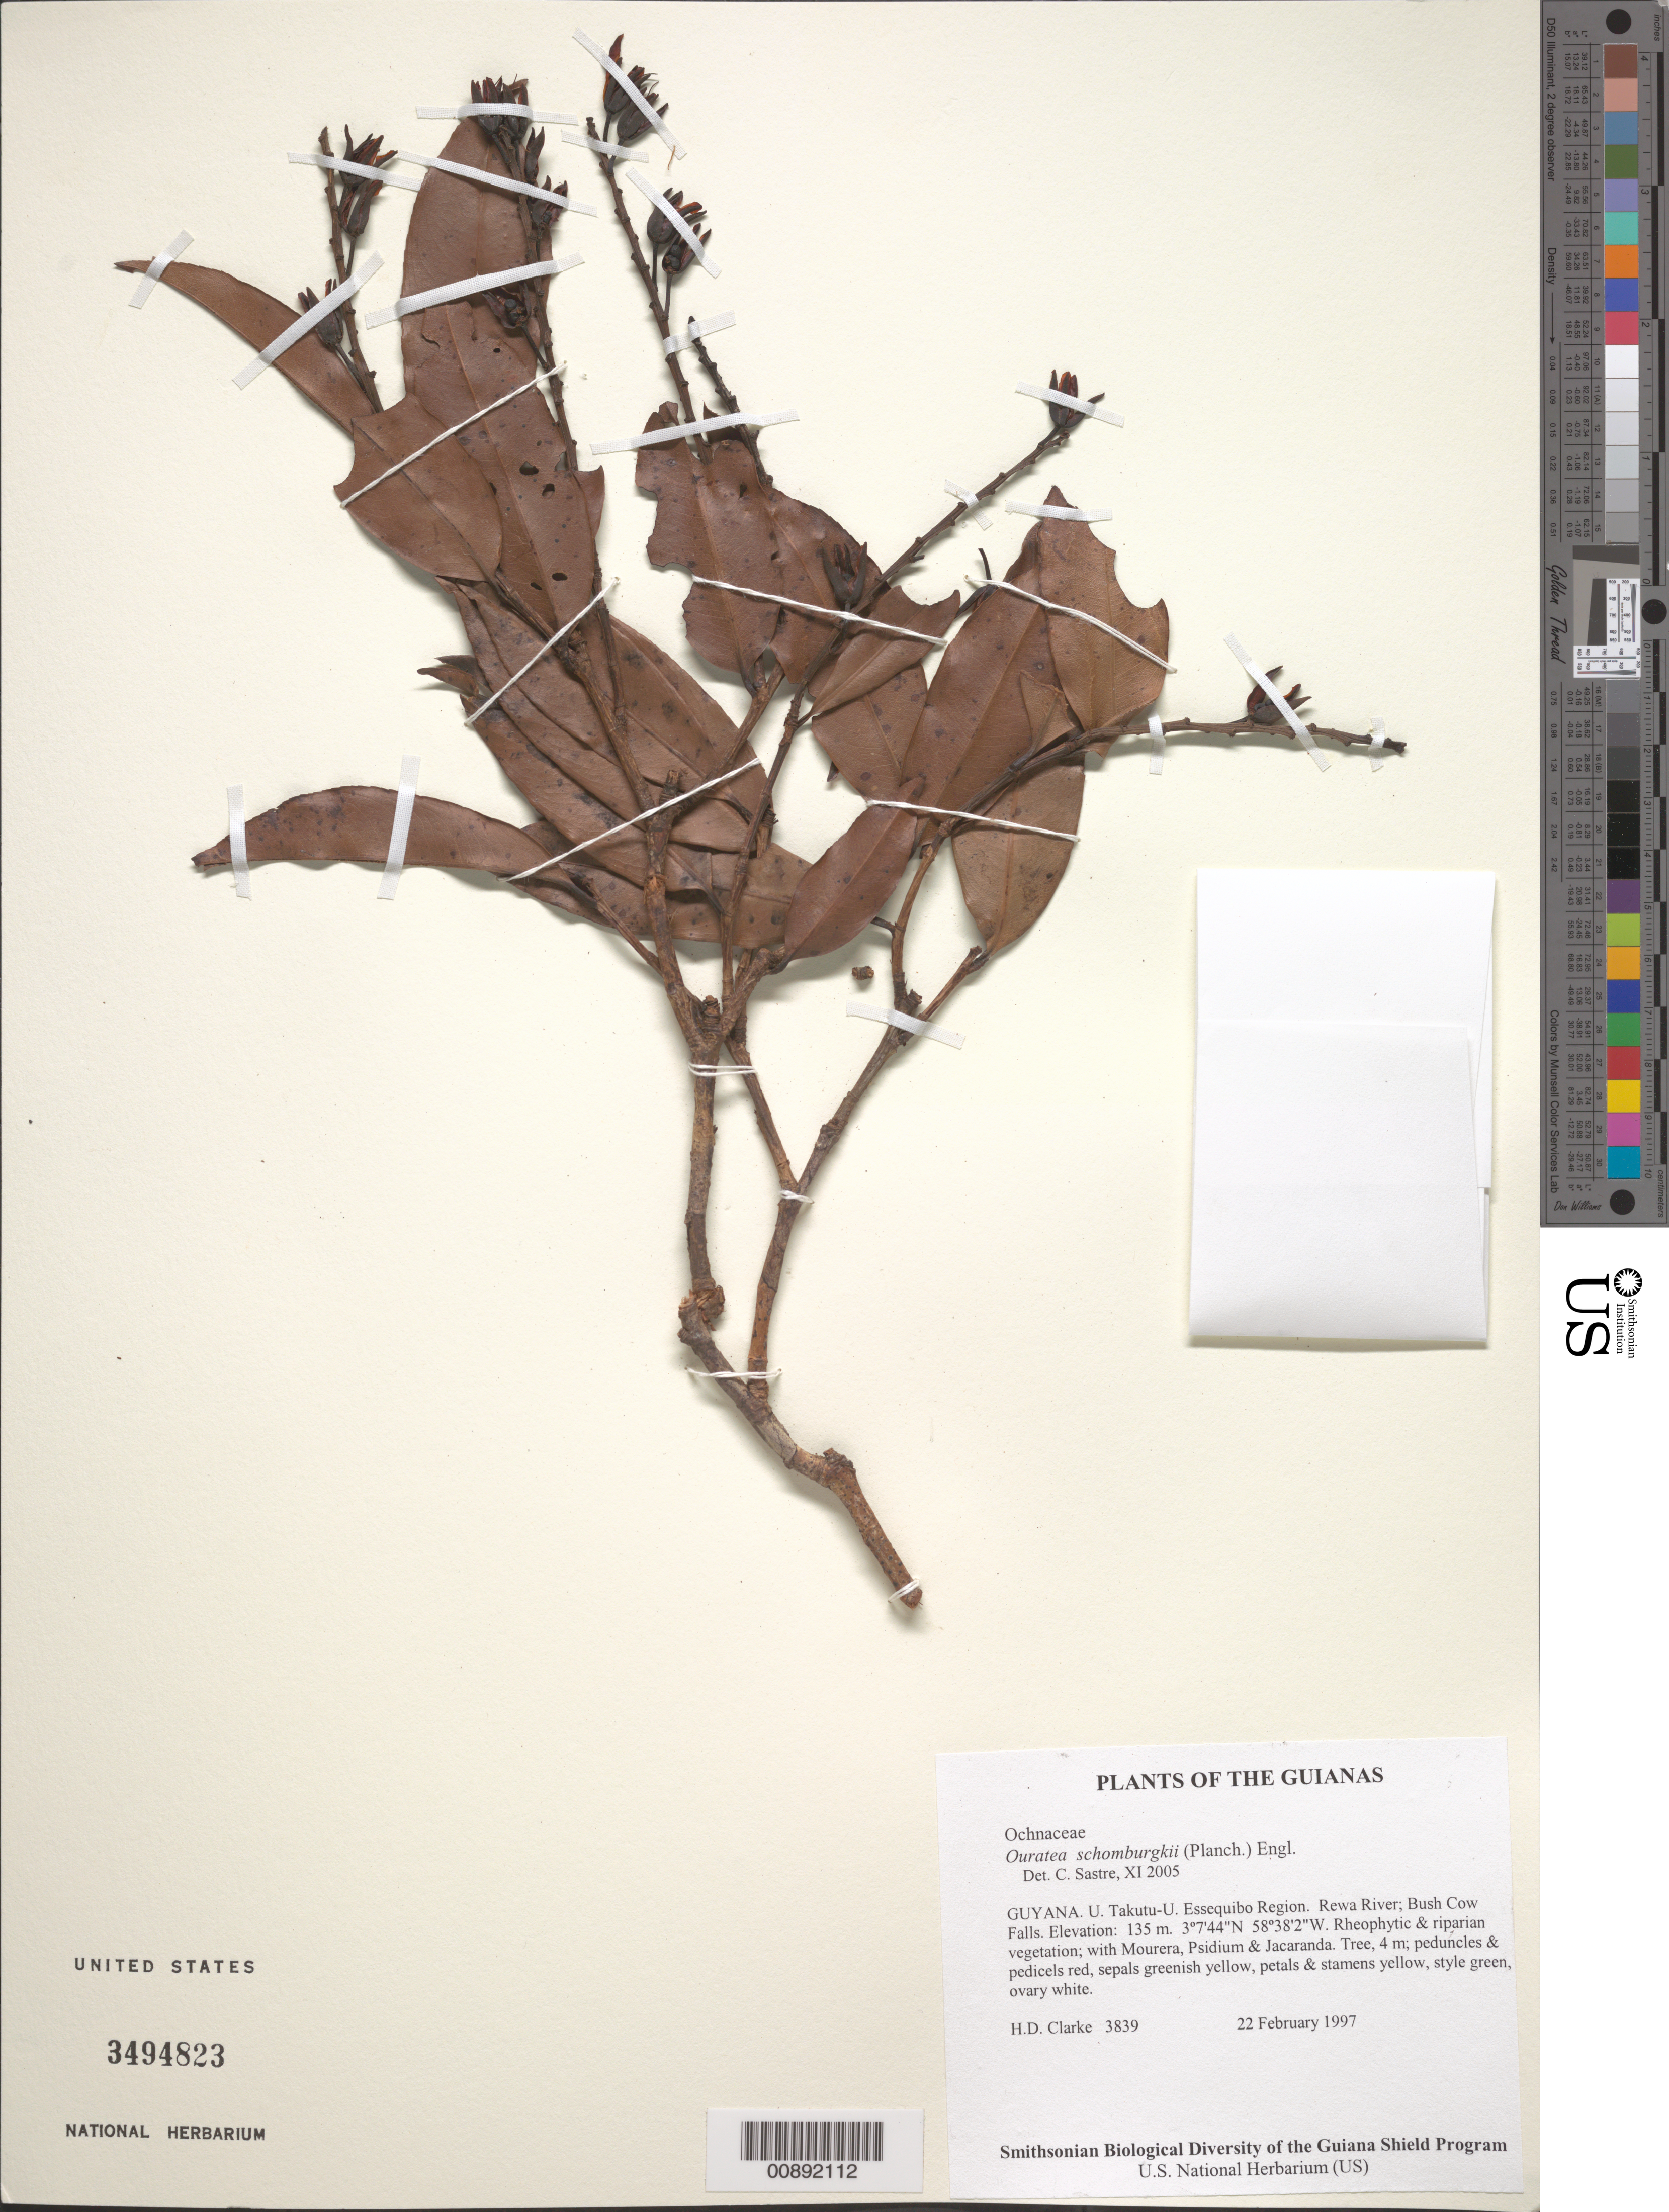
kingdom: Plantae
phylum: Tracheophyta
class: Magnoliopsida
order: Malpighiales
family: Ochnaceae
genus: Ouratea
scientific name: Ouratea schomburgkii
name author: (Planch.) Engl.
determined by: Sastre, C. H. L.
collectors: H. D. Clarke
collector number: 3839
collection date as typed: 22 February 1997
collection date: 1997-02-22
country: Guyana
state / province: U. Takutu-U. Essequibo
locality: Rewa River; Bush Cow Falls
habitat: Rheophytic & riparian vegetation; with Mourera, Psidium & Jacaranda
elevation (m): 135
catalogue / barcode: US 3494823